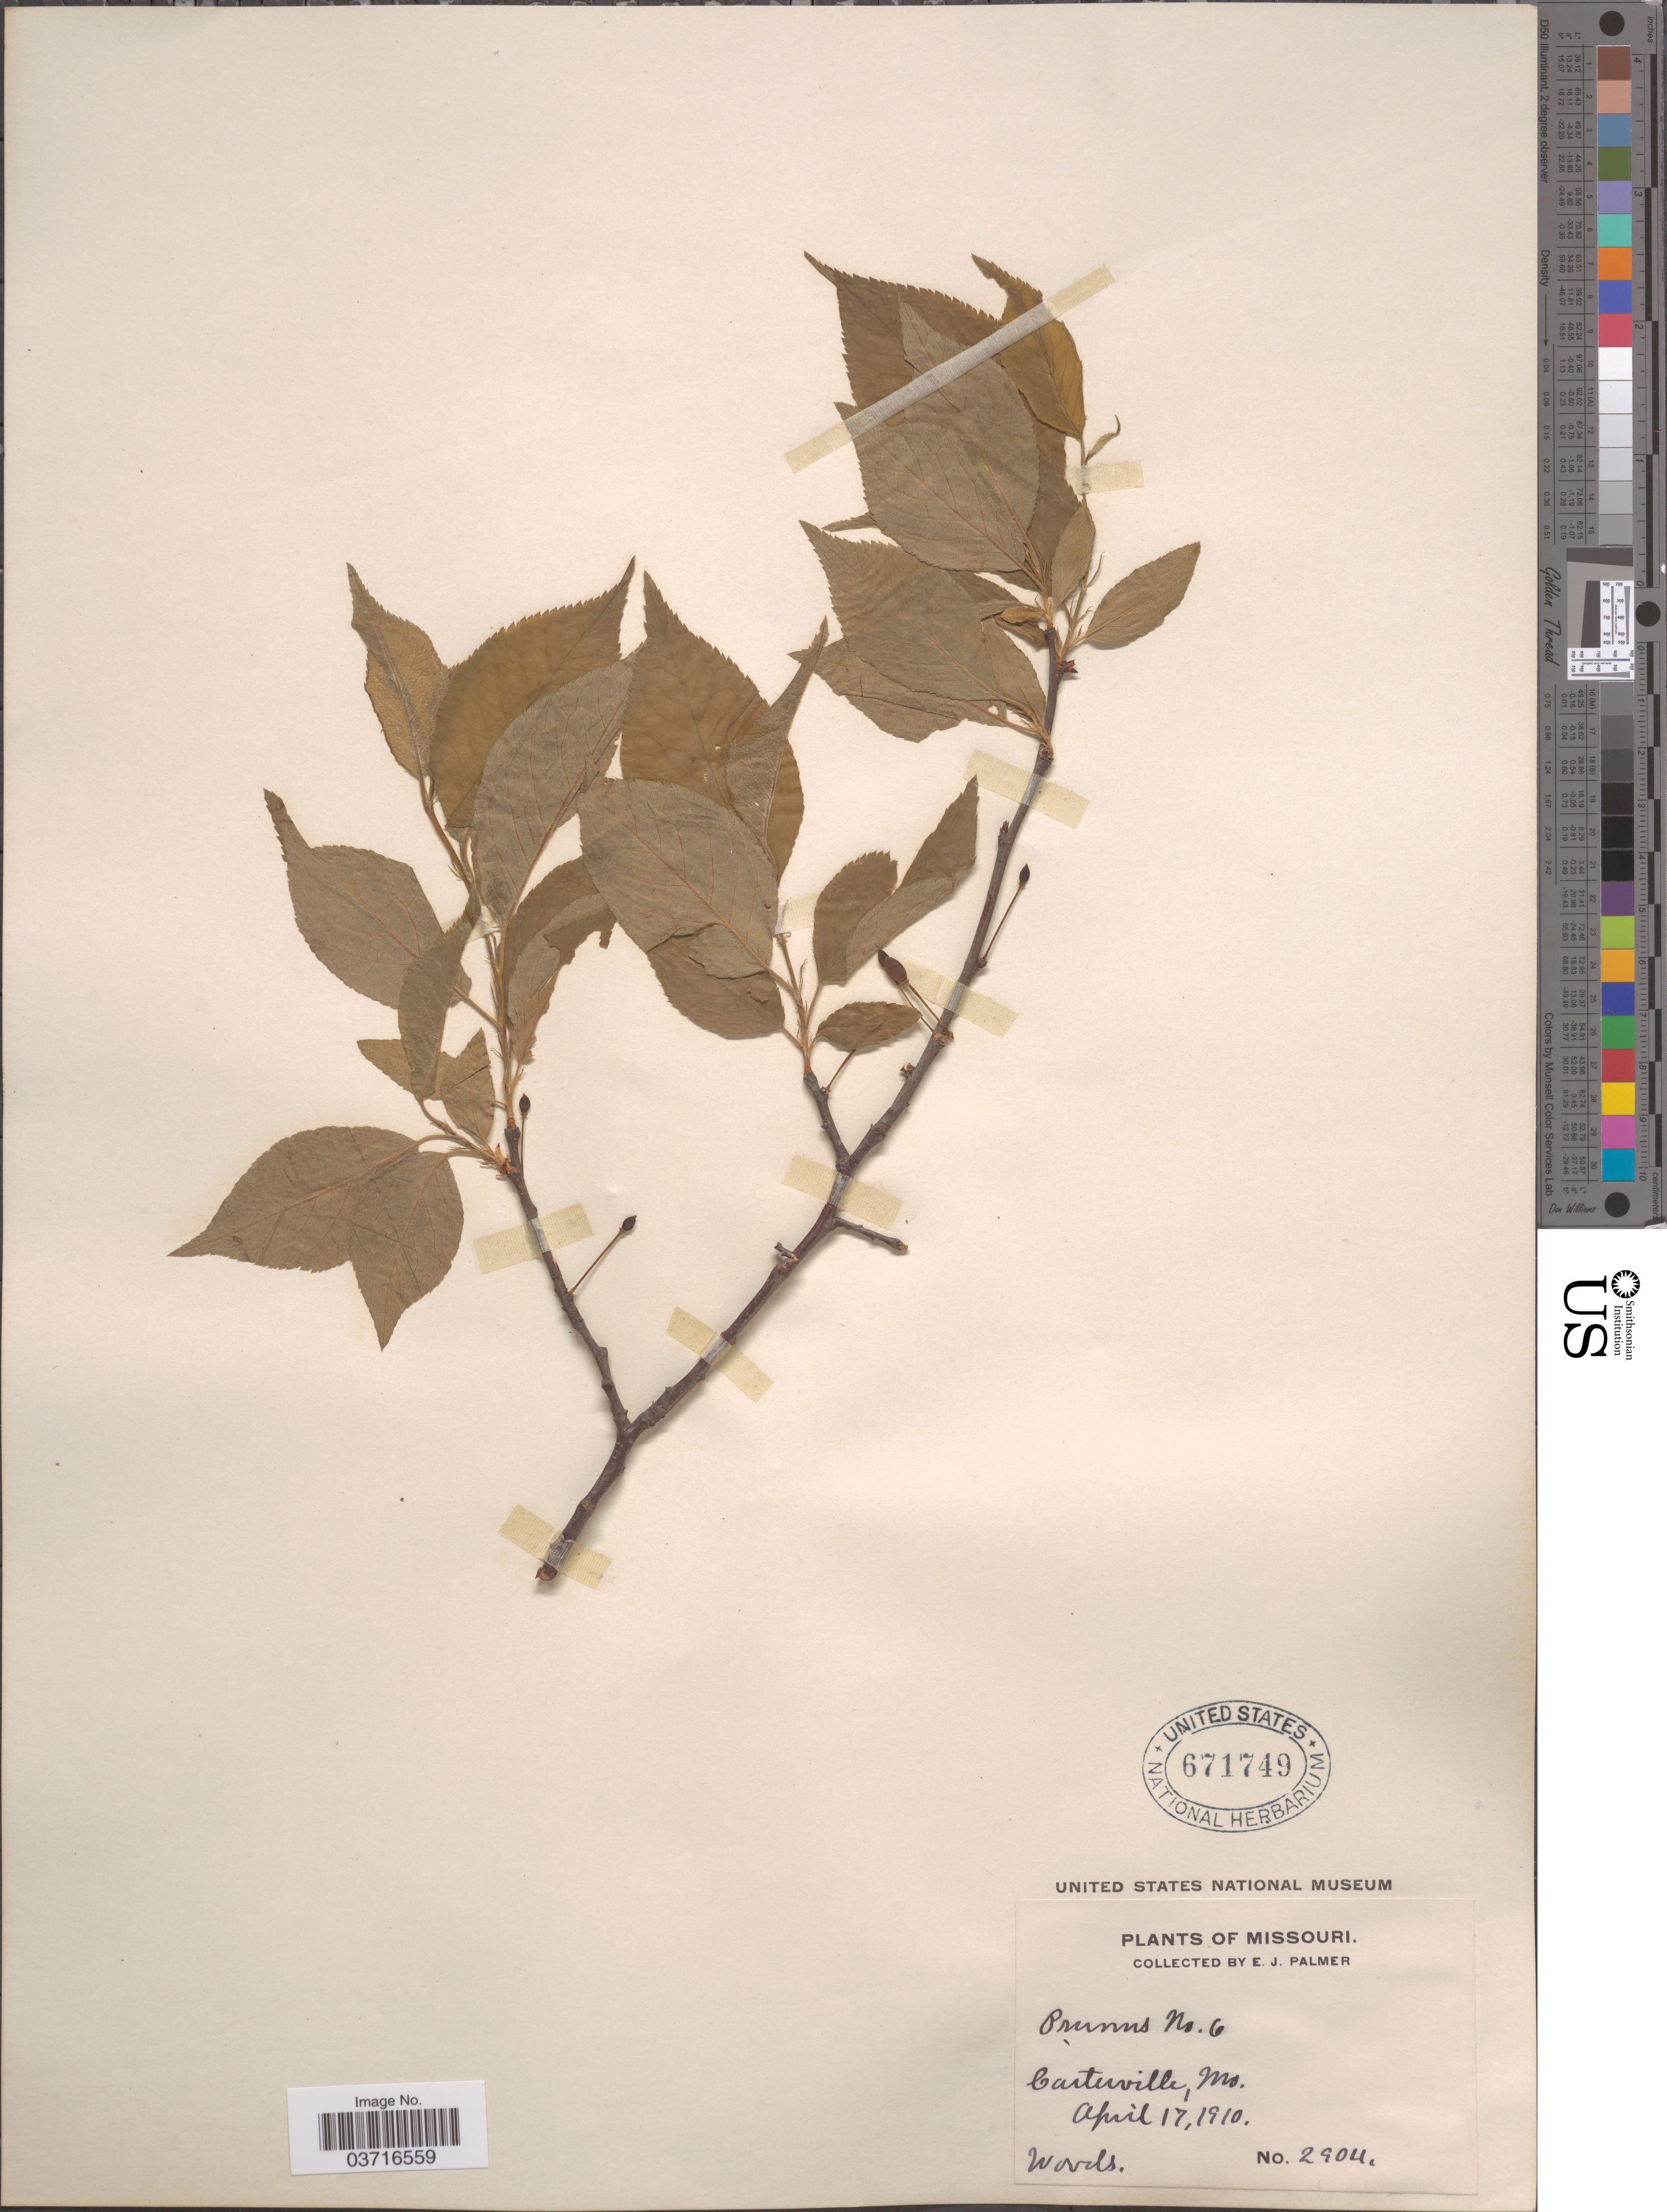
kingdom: Plantae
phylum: Tracheophyta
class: Magnoliopsida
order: Rosales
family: Rosaceae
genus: Prunus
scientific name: Prunus sp.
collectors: E. J. Palmer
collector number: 2904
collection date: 1910-04-17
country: United States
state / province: Missouri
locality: Carterville.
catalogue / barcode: US 671749